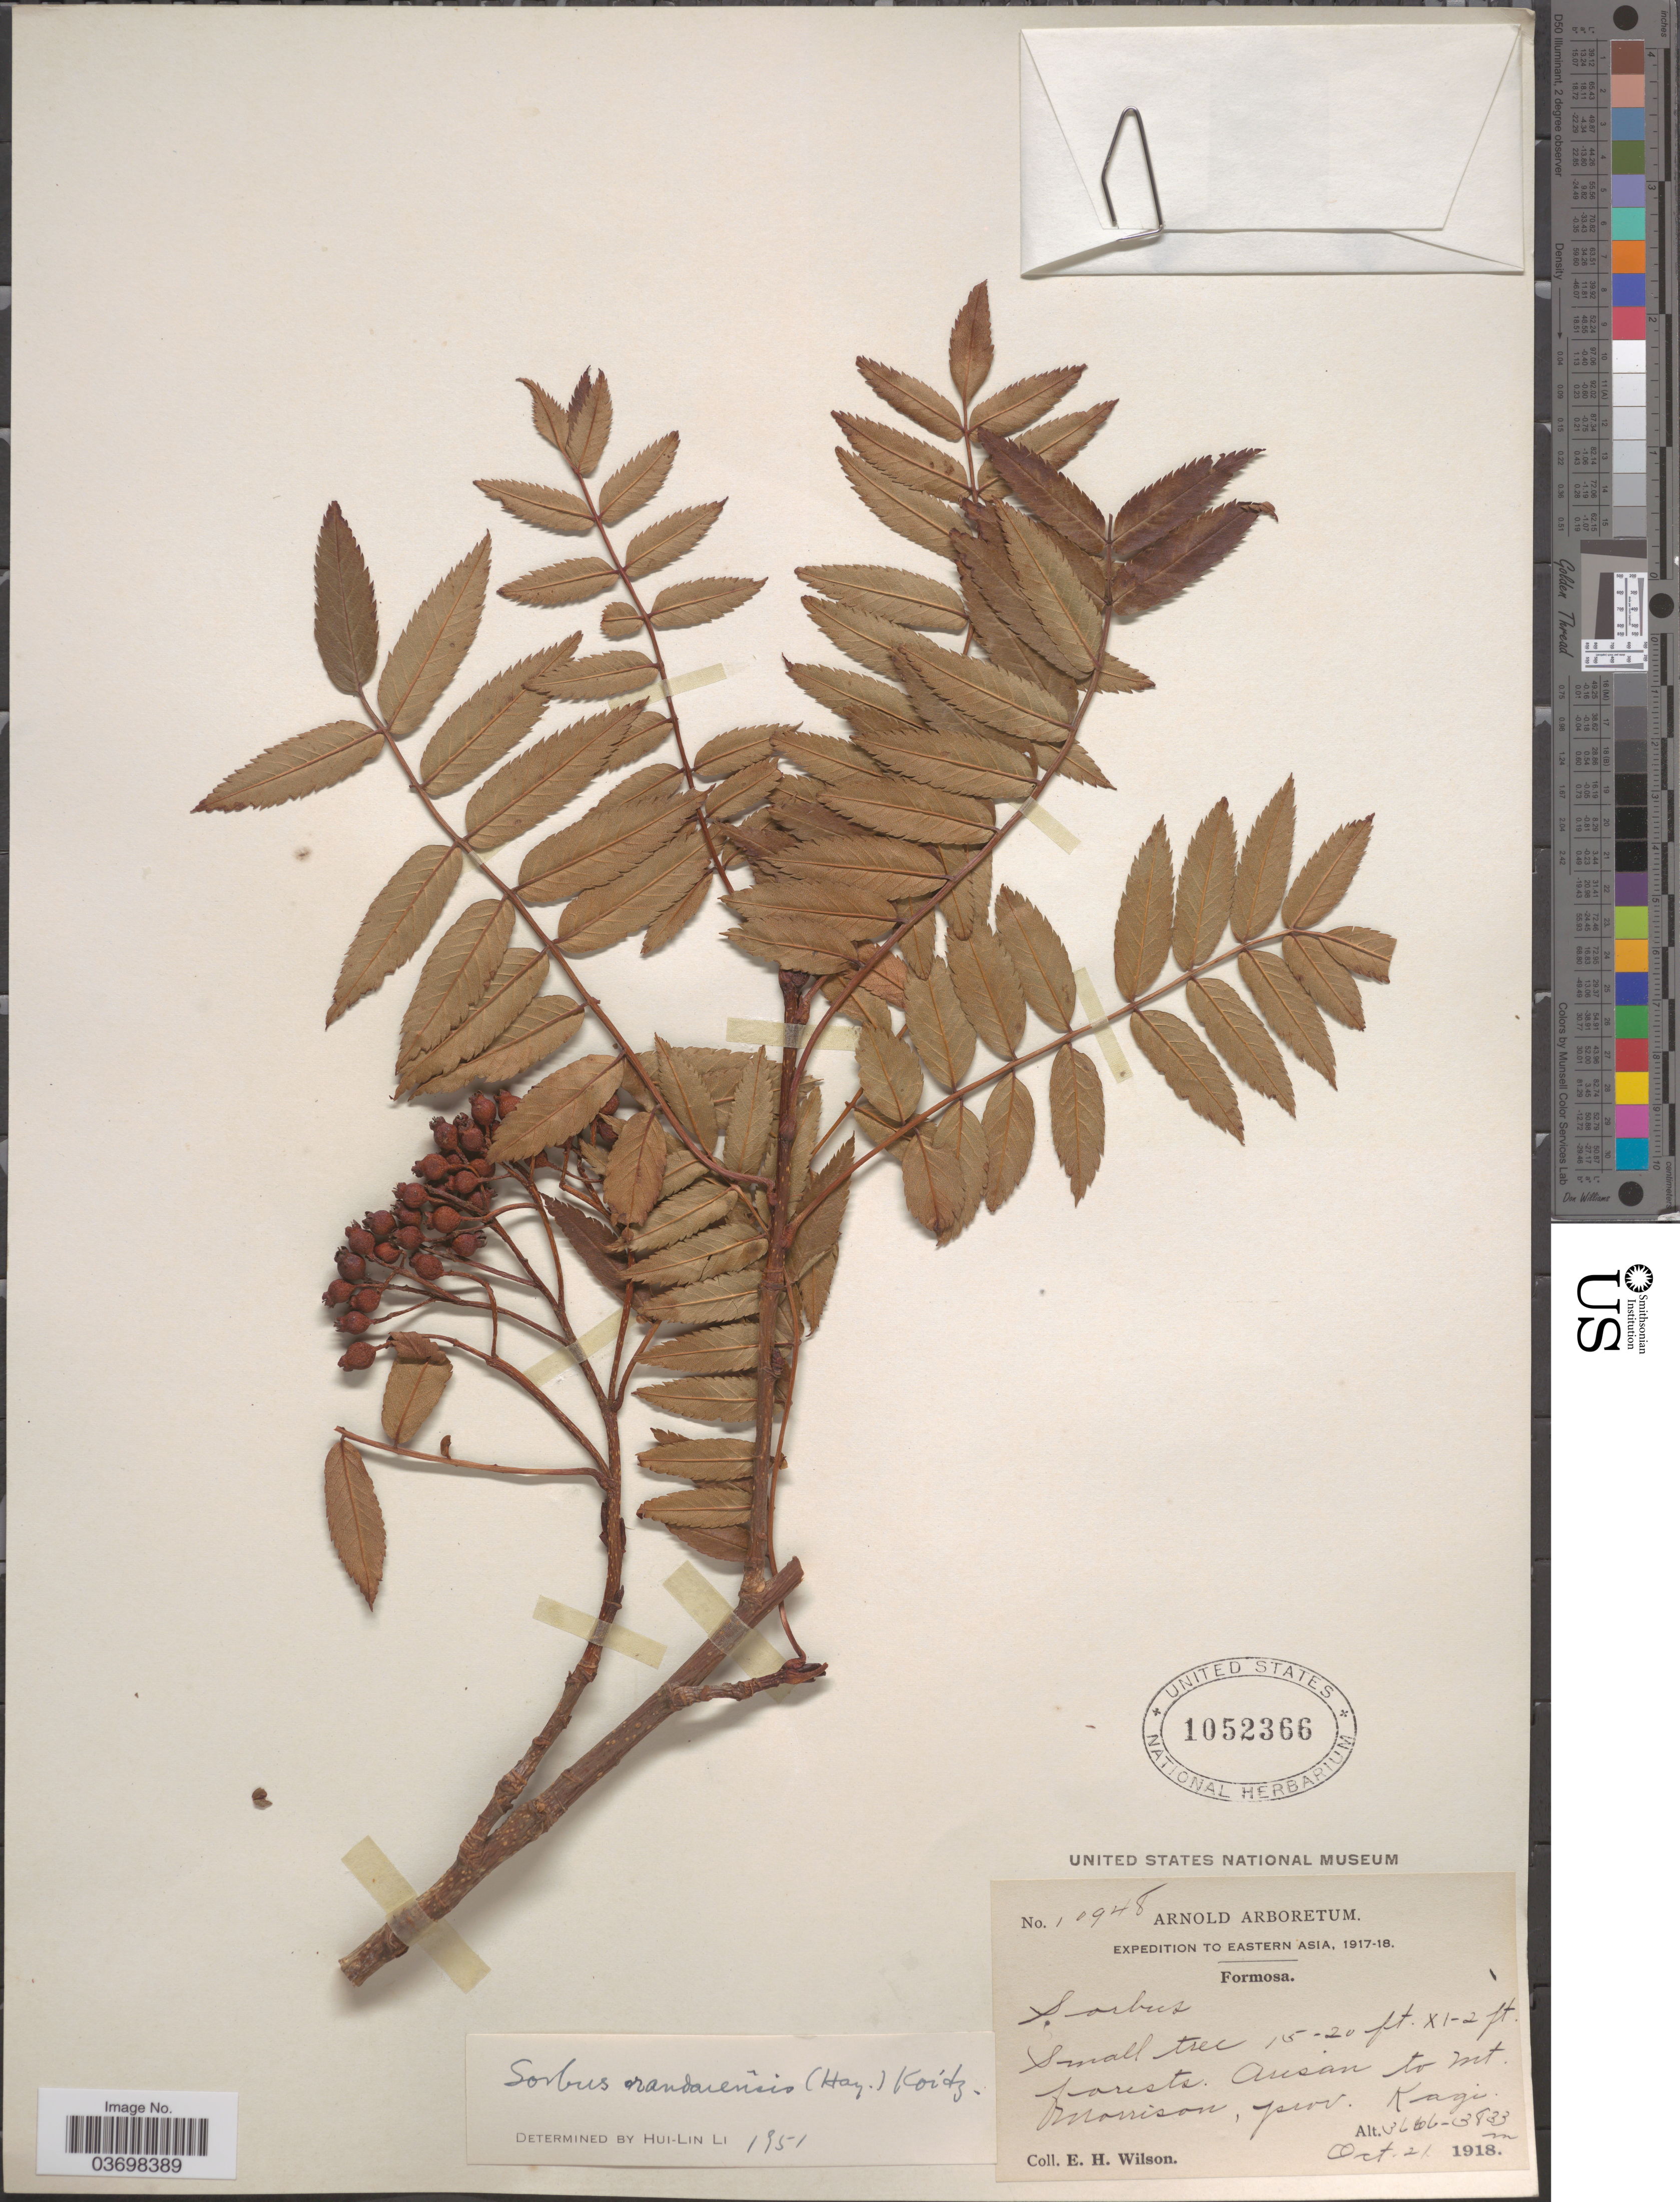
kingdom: Plantae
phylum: Tracheophyta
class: Magnoliopsida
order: Rosales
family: Rosaceae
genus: Sorbus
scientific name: Sorbus randaiensis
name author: (Hayata) Koidz.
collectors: E. Wilson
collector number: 10948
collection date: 1918-10-21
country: Taiwan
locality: Eastern Asia. Formosa. Ausan to Mt. Morrison, Prov. Kagi.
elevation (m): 3606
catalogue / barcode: US 1052366